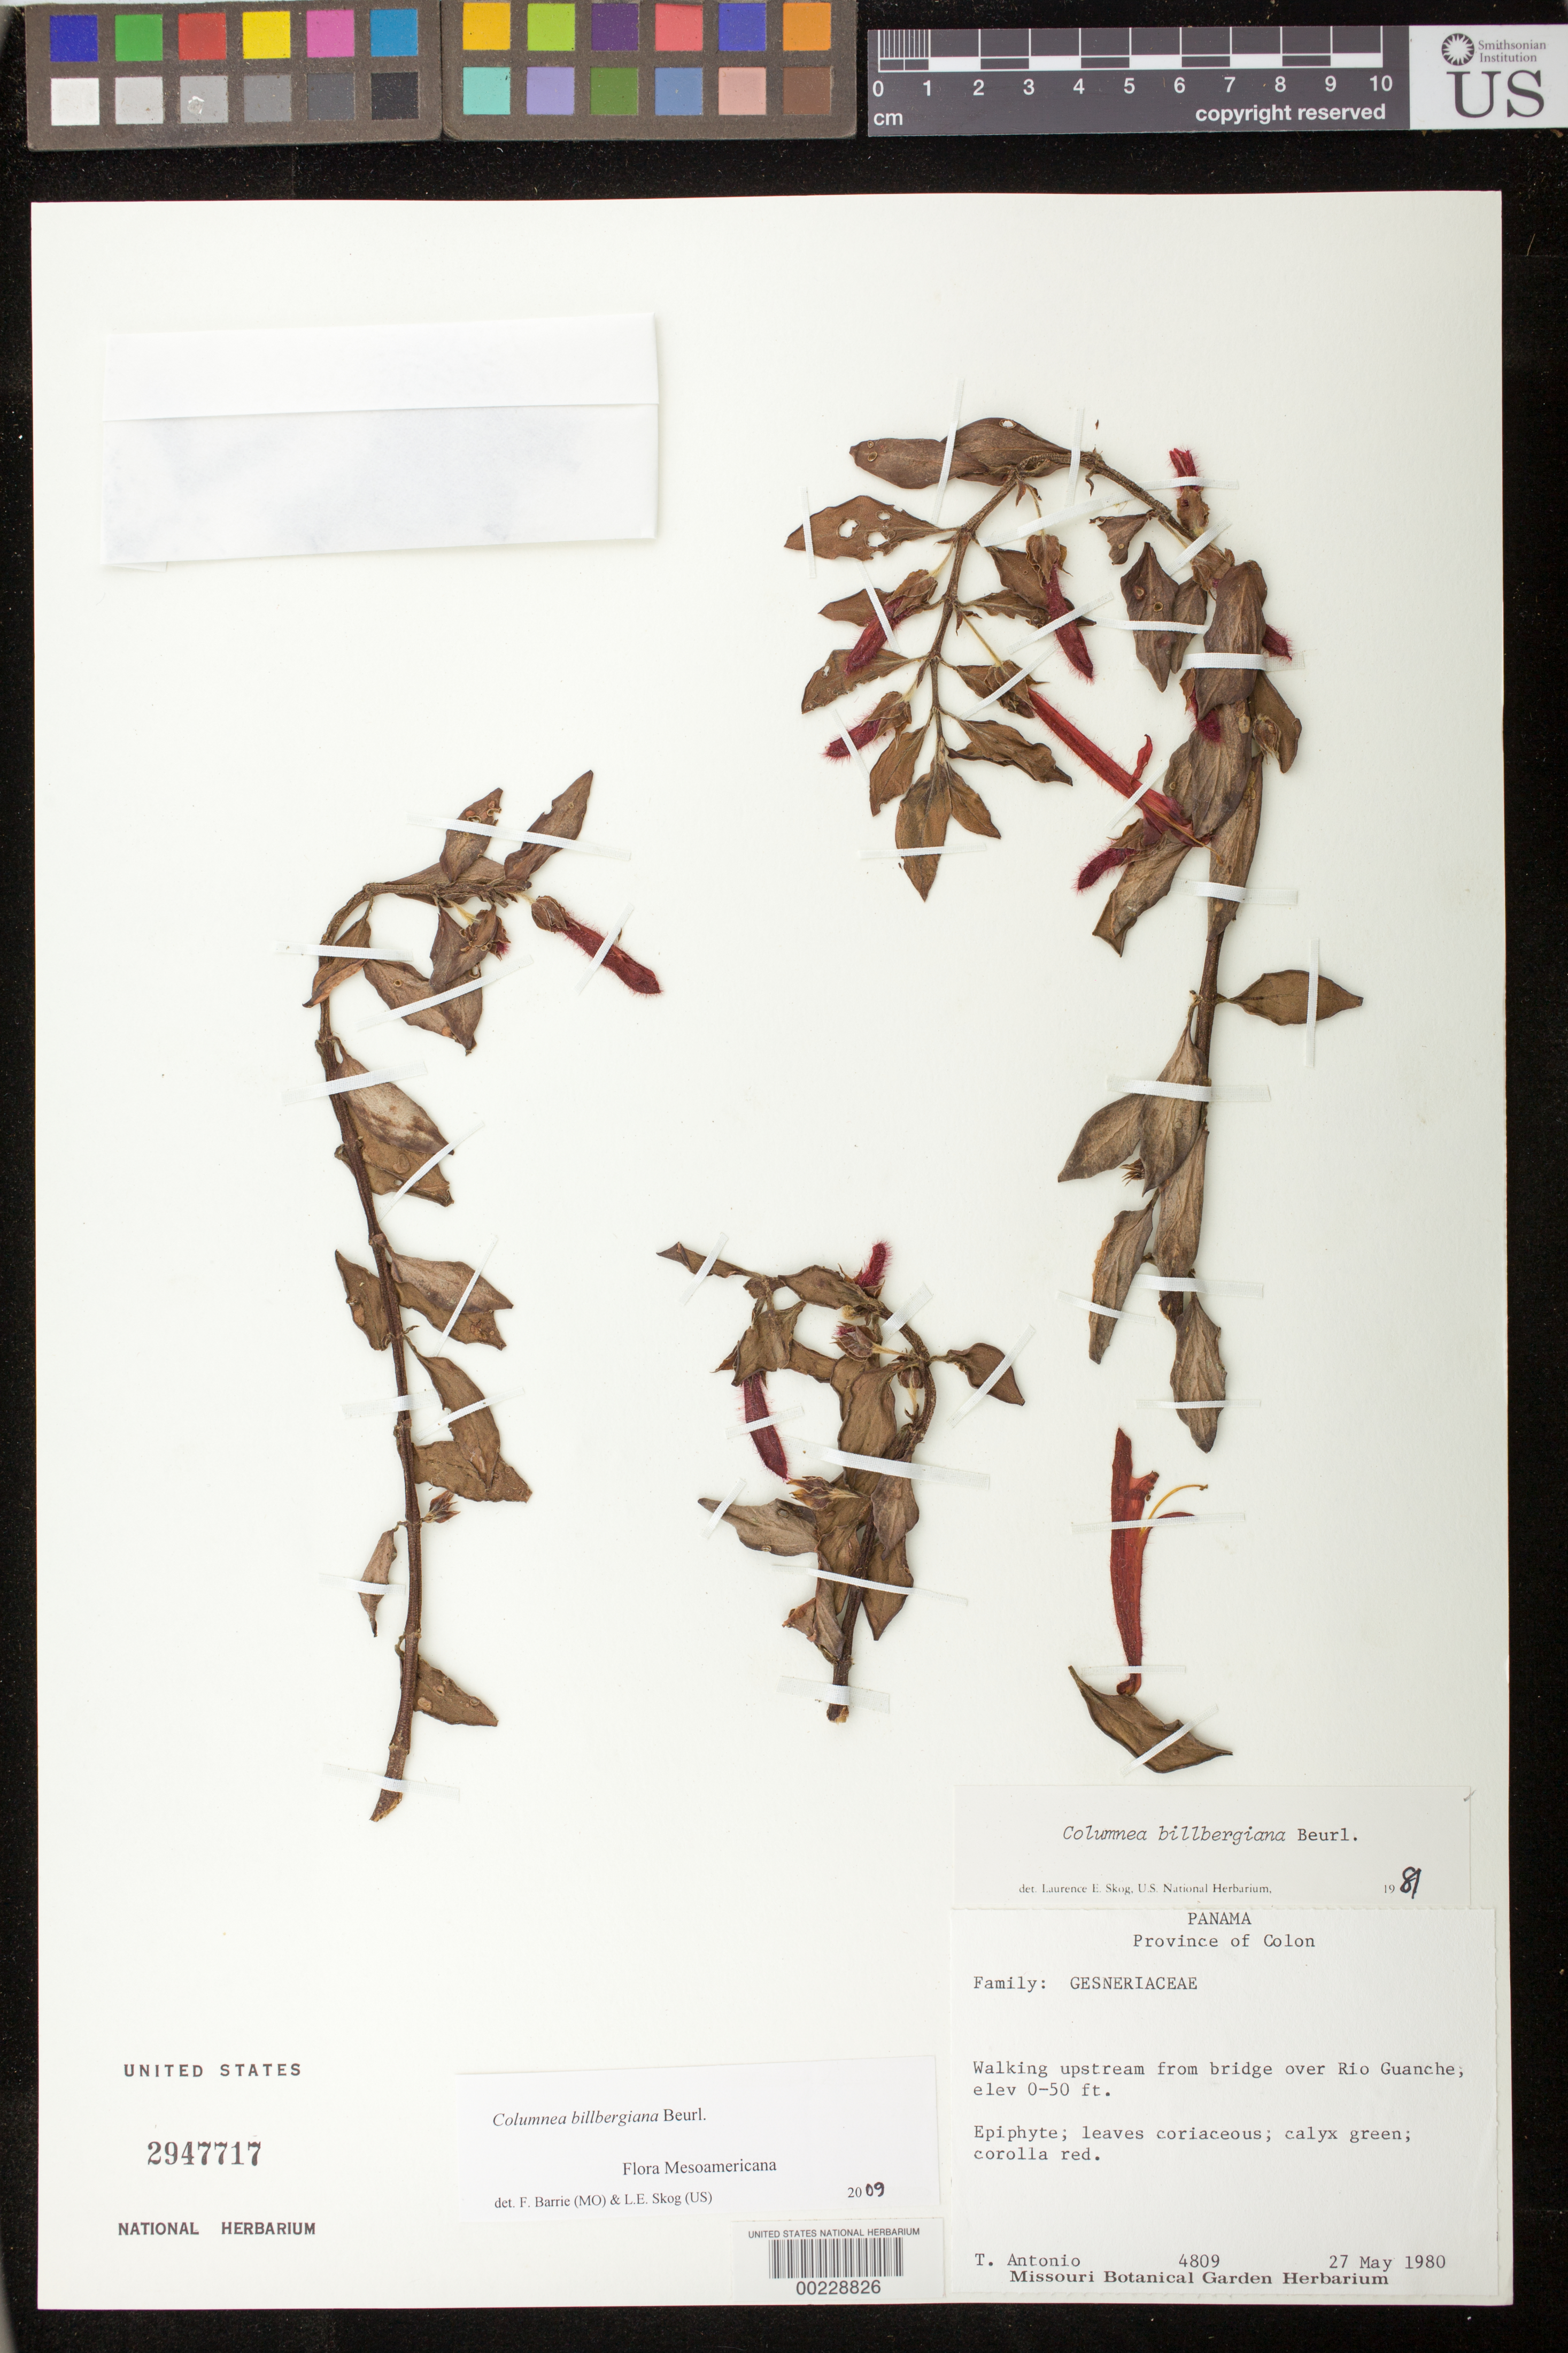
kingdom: Plantae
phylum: Tracheophyta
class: Magnoliopsida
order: Lamiales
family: Gesneriaceae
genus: Columnea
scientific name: Columnea billbergiana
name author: Beurl.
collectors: T. Antonio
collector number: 4809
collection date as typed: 27 May 1980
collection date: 1980-05-27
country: Panama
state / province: Colón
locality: Walking upstream from bridge over Rio Guanche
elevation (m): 0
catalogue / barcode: US 2947717